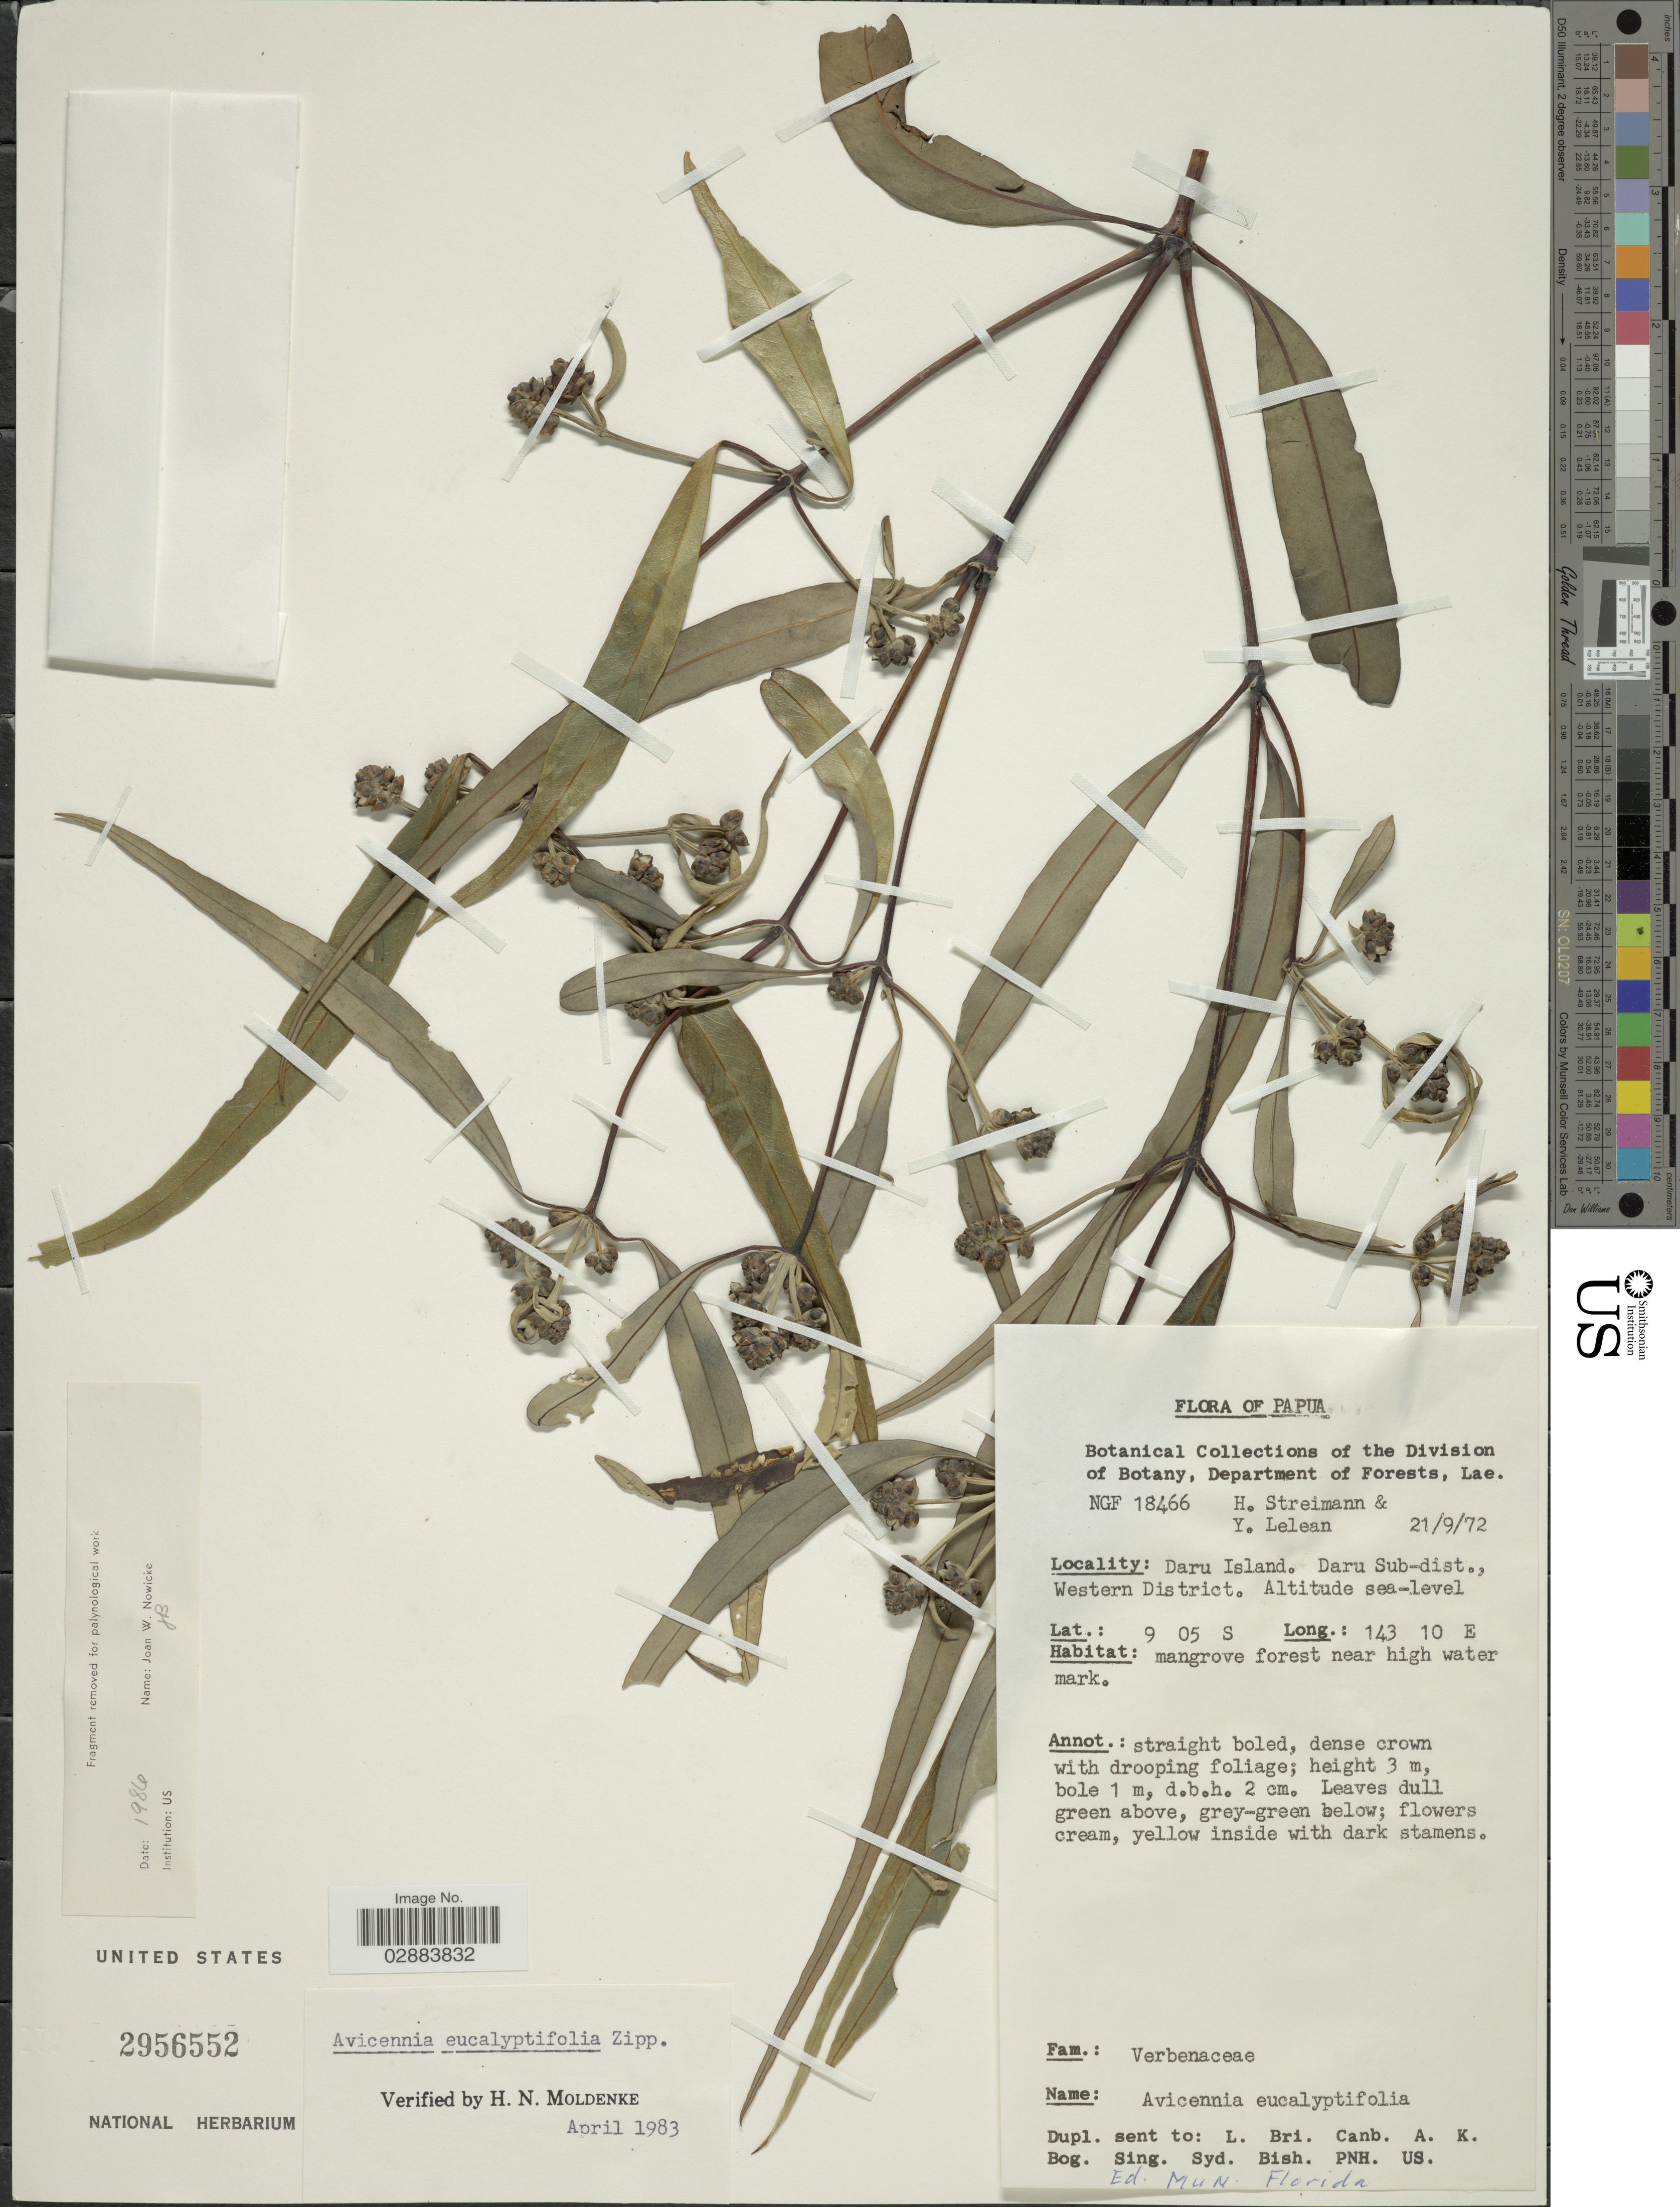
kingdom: Plantae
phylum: Tracheophyta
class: Magnoliopsida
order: Lamiales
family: Acanthaceae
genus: Avicennia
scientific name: Avicennia eucalyptifolia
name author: (Valeton) Zipp. ex Moldenke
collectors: H. Streimann & Y. Lelean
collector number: NGF 18466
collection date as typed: Transcribed d/m/y: 11/9/72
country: Papua New Guinea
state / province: Manus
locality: Papaua. Daru Island. Daru Sub-district., Western District.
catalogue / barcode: US 2956552